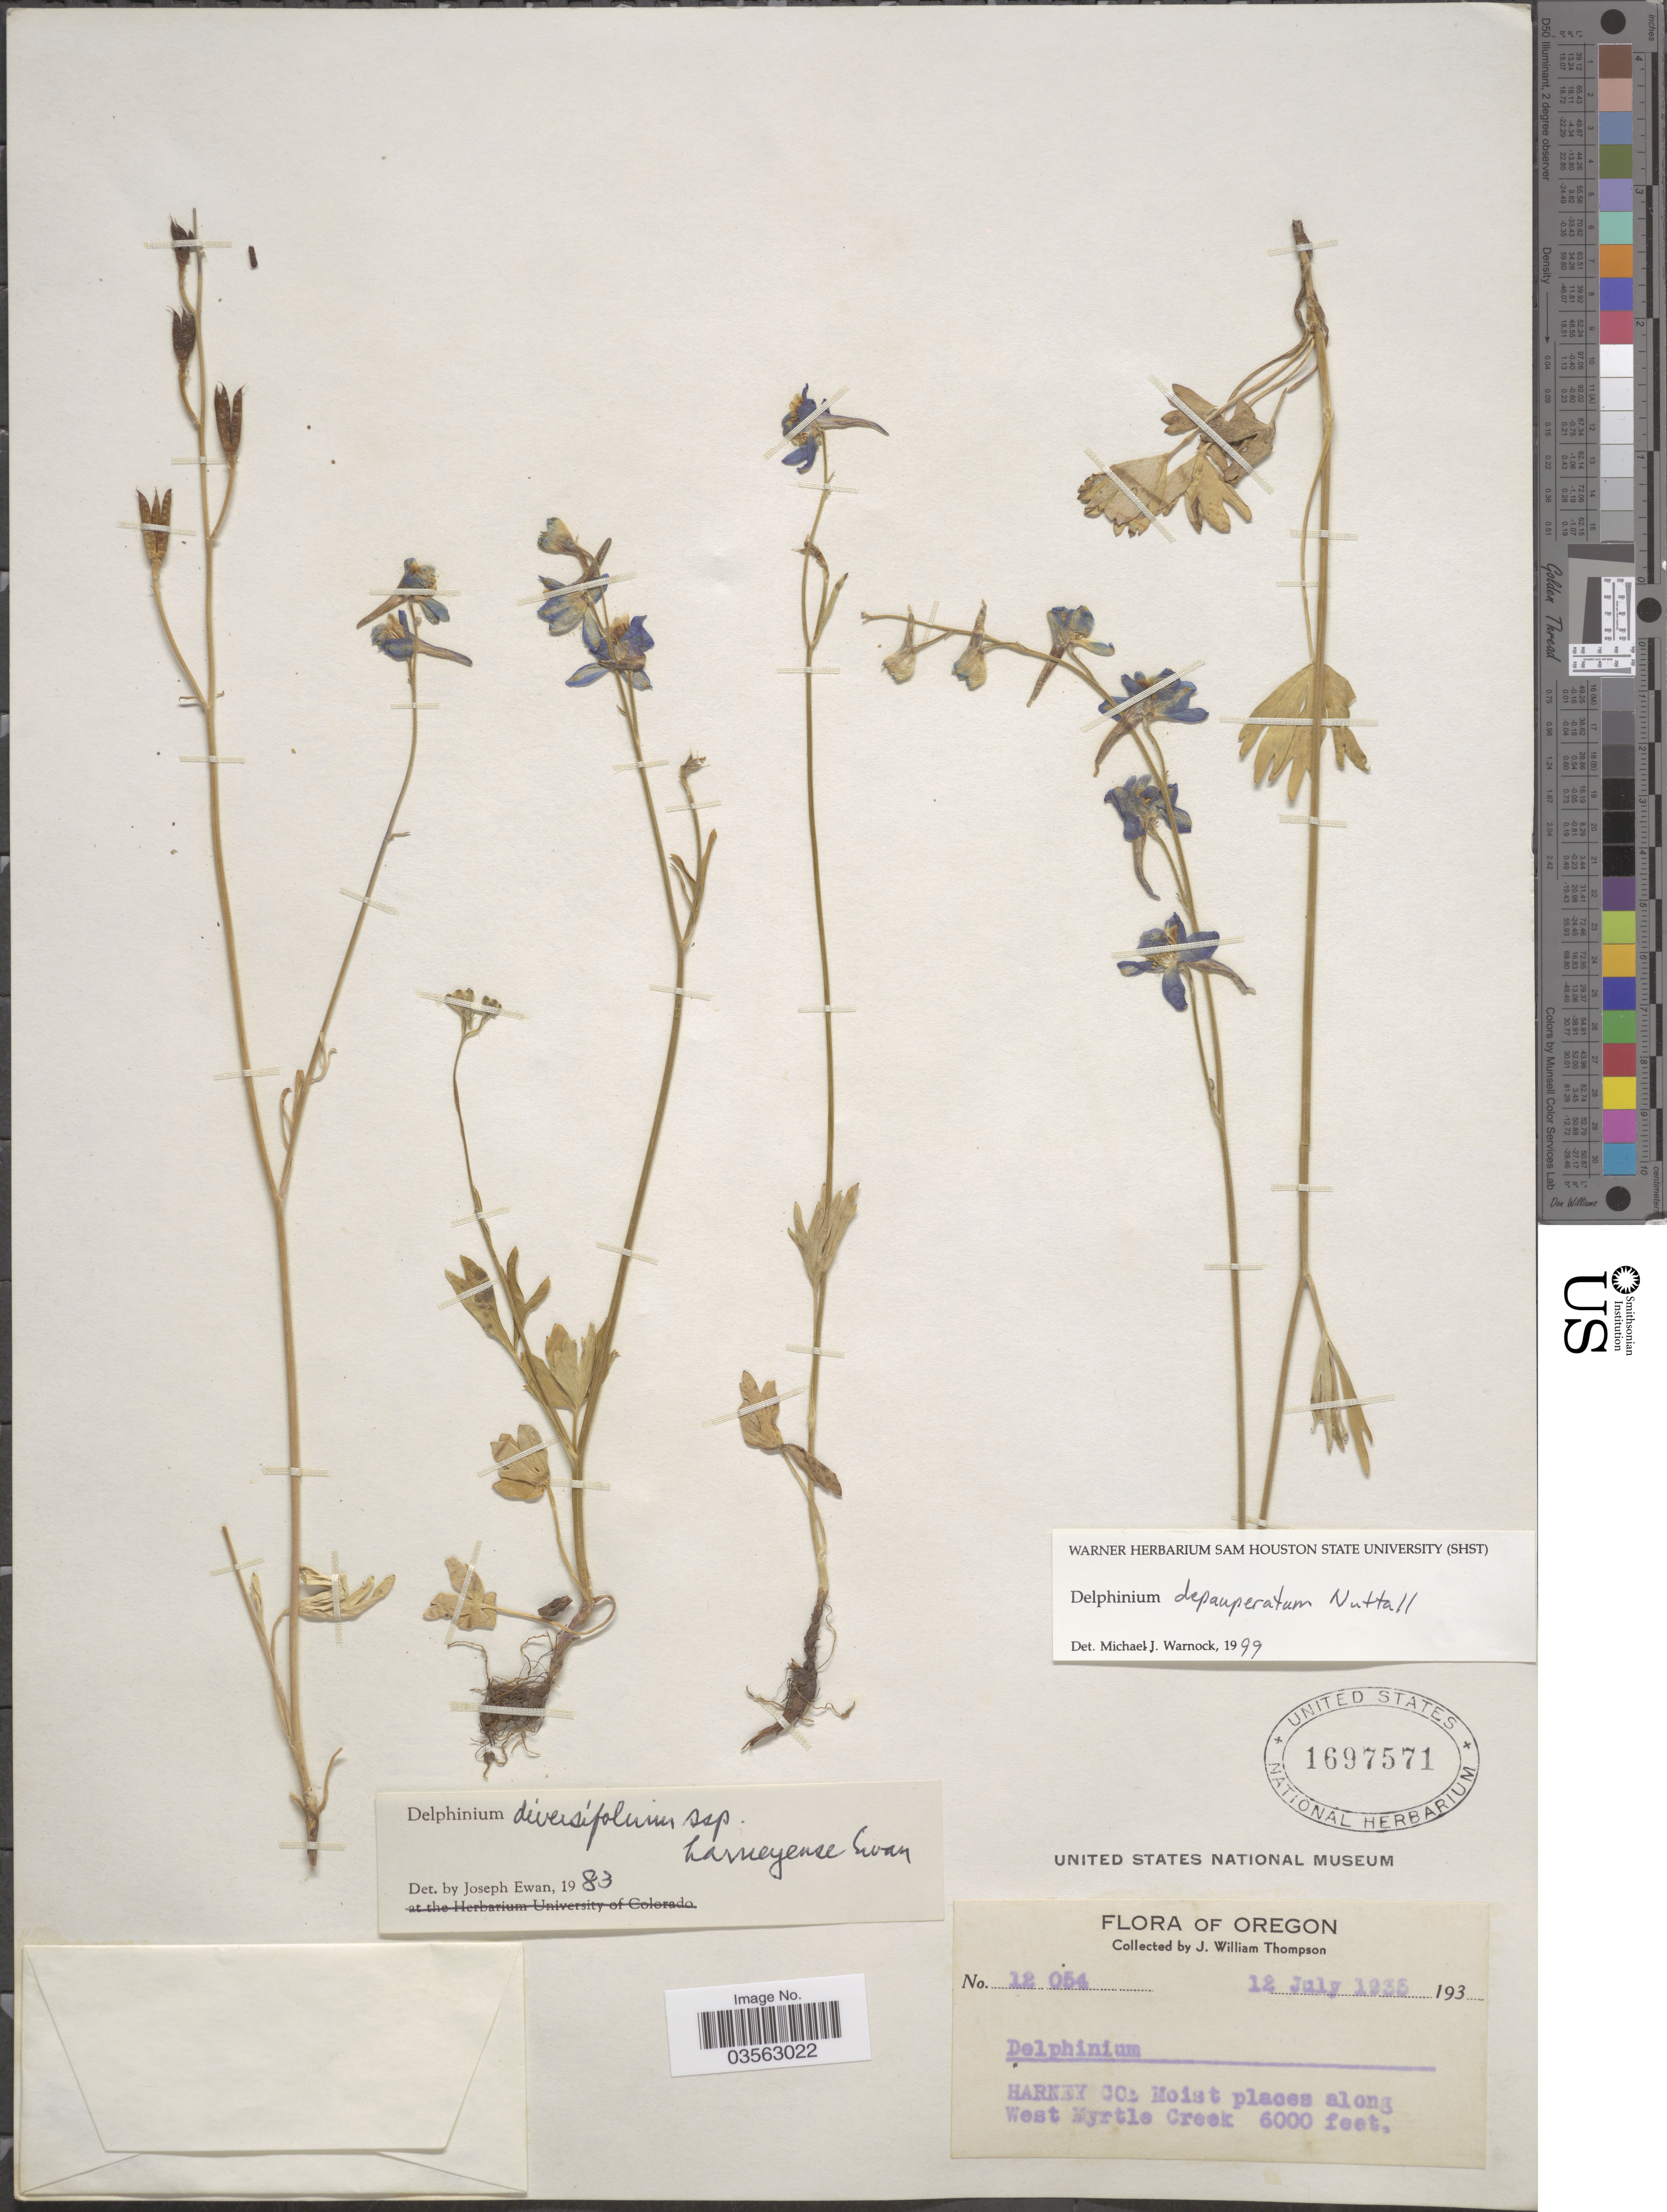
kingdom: Plantae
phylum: Tracheophyta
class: Magnoliopsida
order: Ranunculales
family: Ranunculaceae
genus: Delphinium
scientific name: Delphinium depauperatum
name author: Nutt.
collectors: J. W. Thompson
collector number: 12054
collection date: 1936-07-12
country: United States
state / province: Oregon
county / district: Harney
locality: Harney Co: Moist places along West Myrtle Creek.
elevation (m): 1829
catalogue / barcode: US 1697571